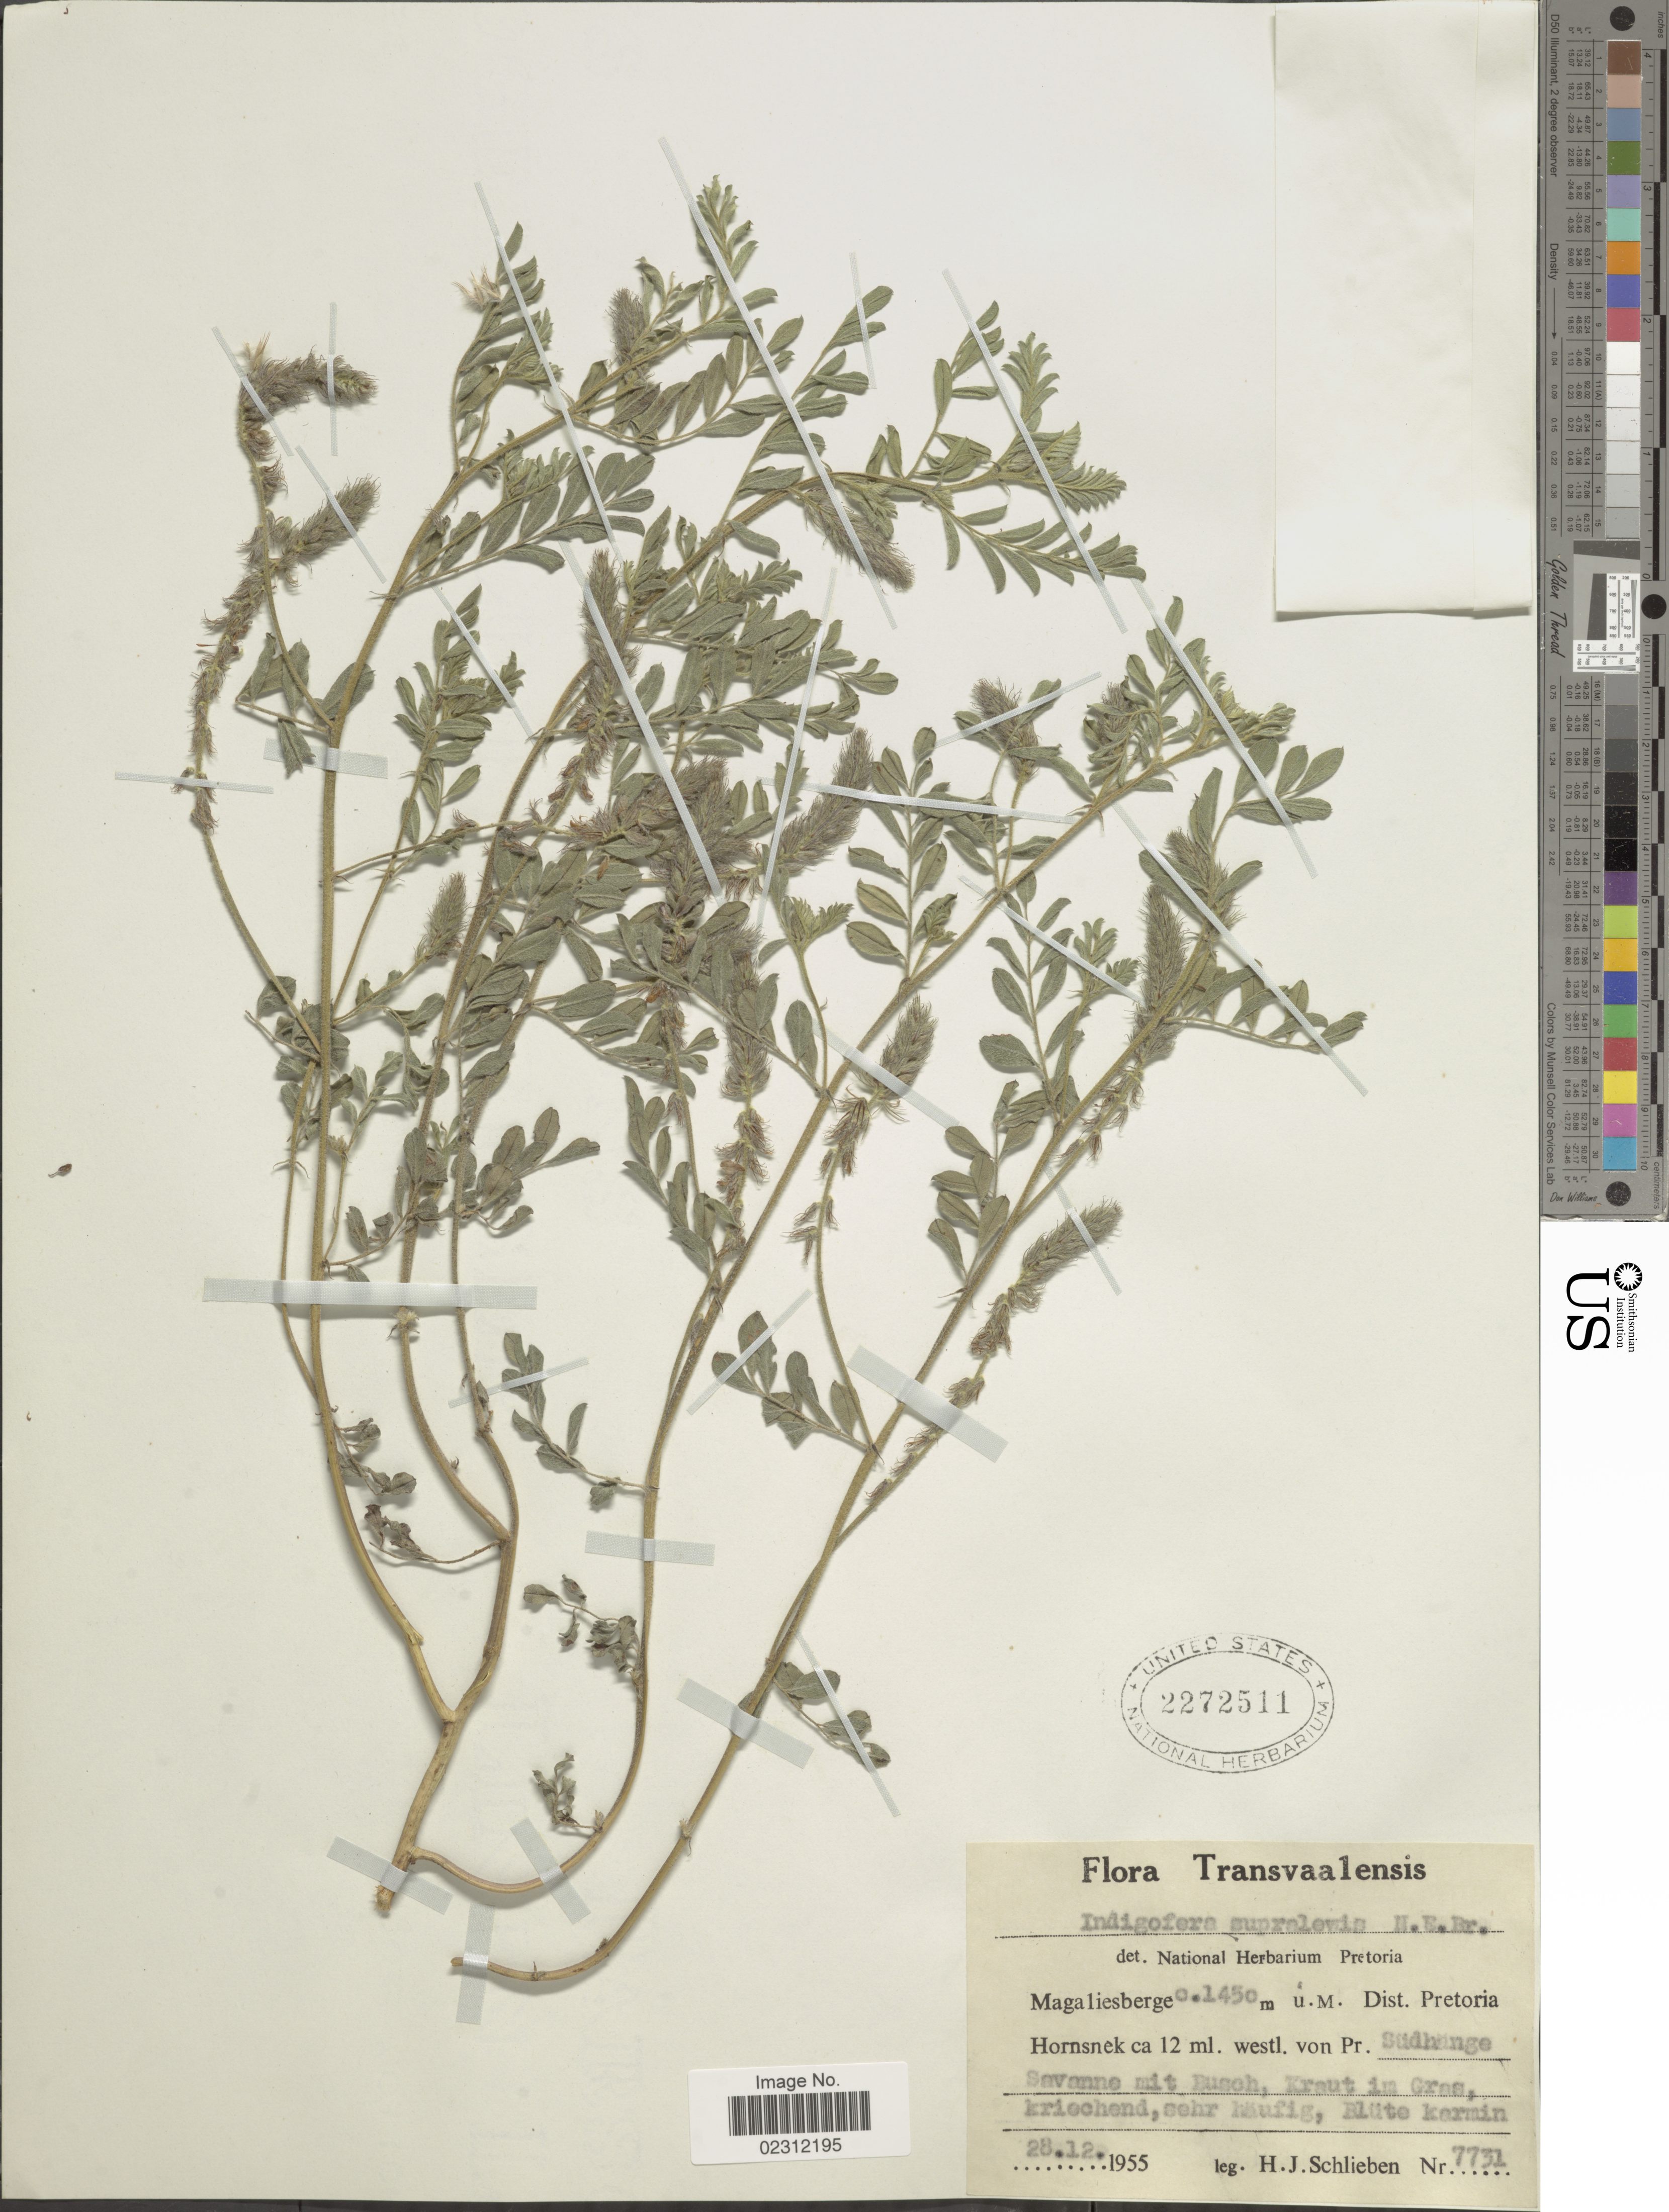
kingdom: Plantae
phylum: Tracheophyta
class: Magnoliopsida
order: Fabales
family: Fabaceae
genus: Indigofera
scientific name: Indigofera supralevis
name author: N.E. Br.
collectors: H. J. Schlieben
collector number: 7731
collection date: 1955-12-28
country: South Africa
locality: Transvaalensis, Magaliesberg, Dist. Pretoria Hornsnek ca. 12 ml. westl. von Pr. südhünge savanne mit bush, kraut im gras, kriechend, sehr häufig, blüte karmin.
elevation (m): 1450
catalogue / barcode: US 2272511